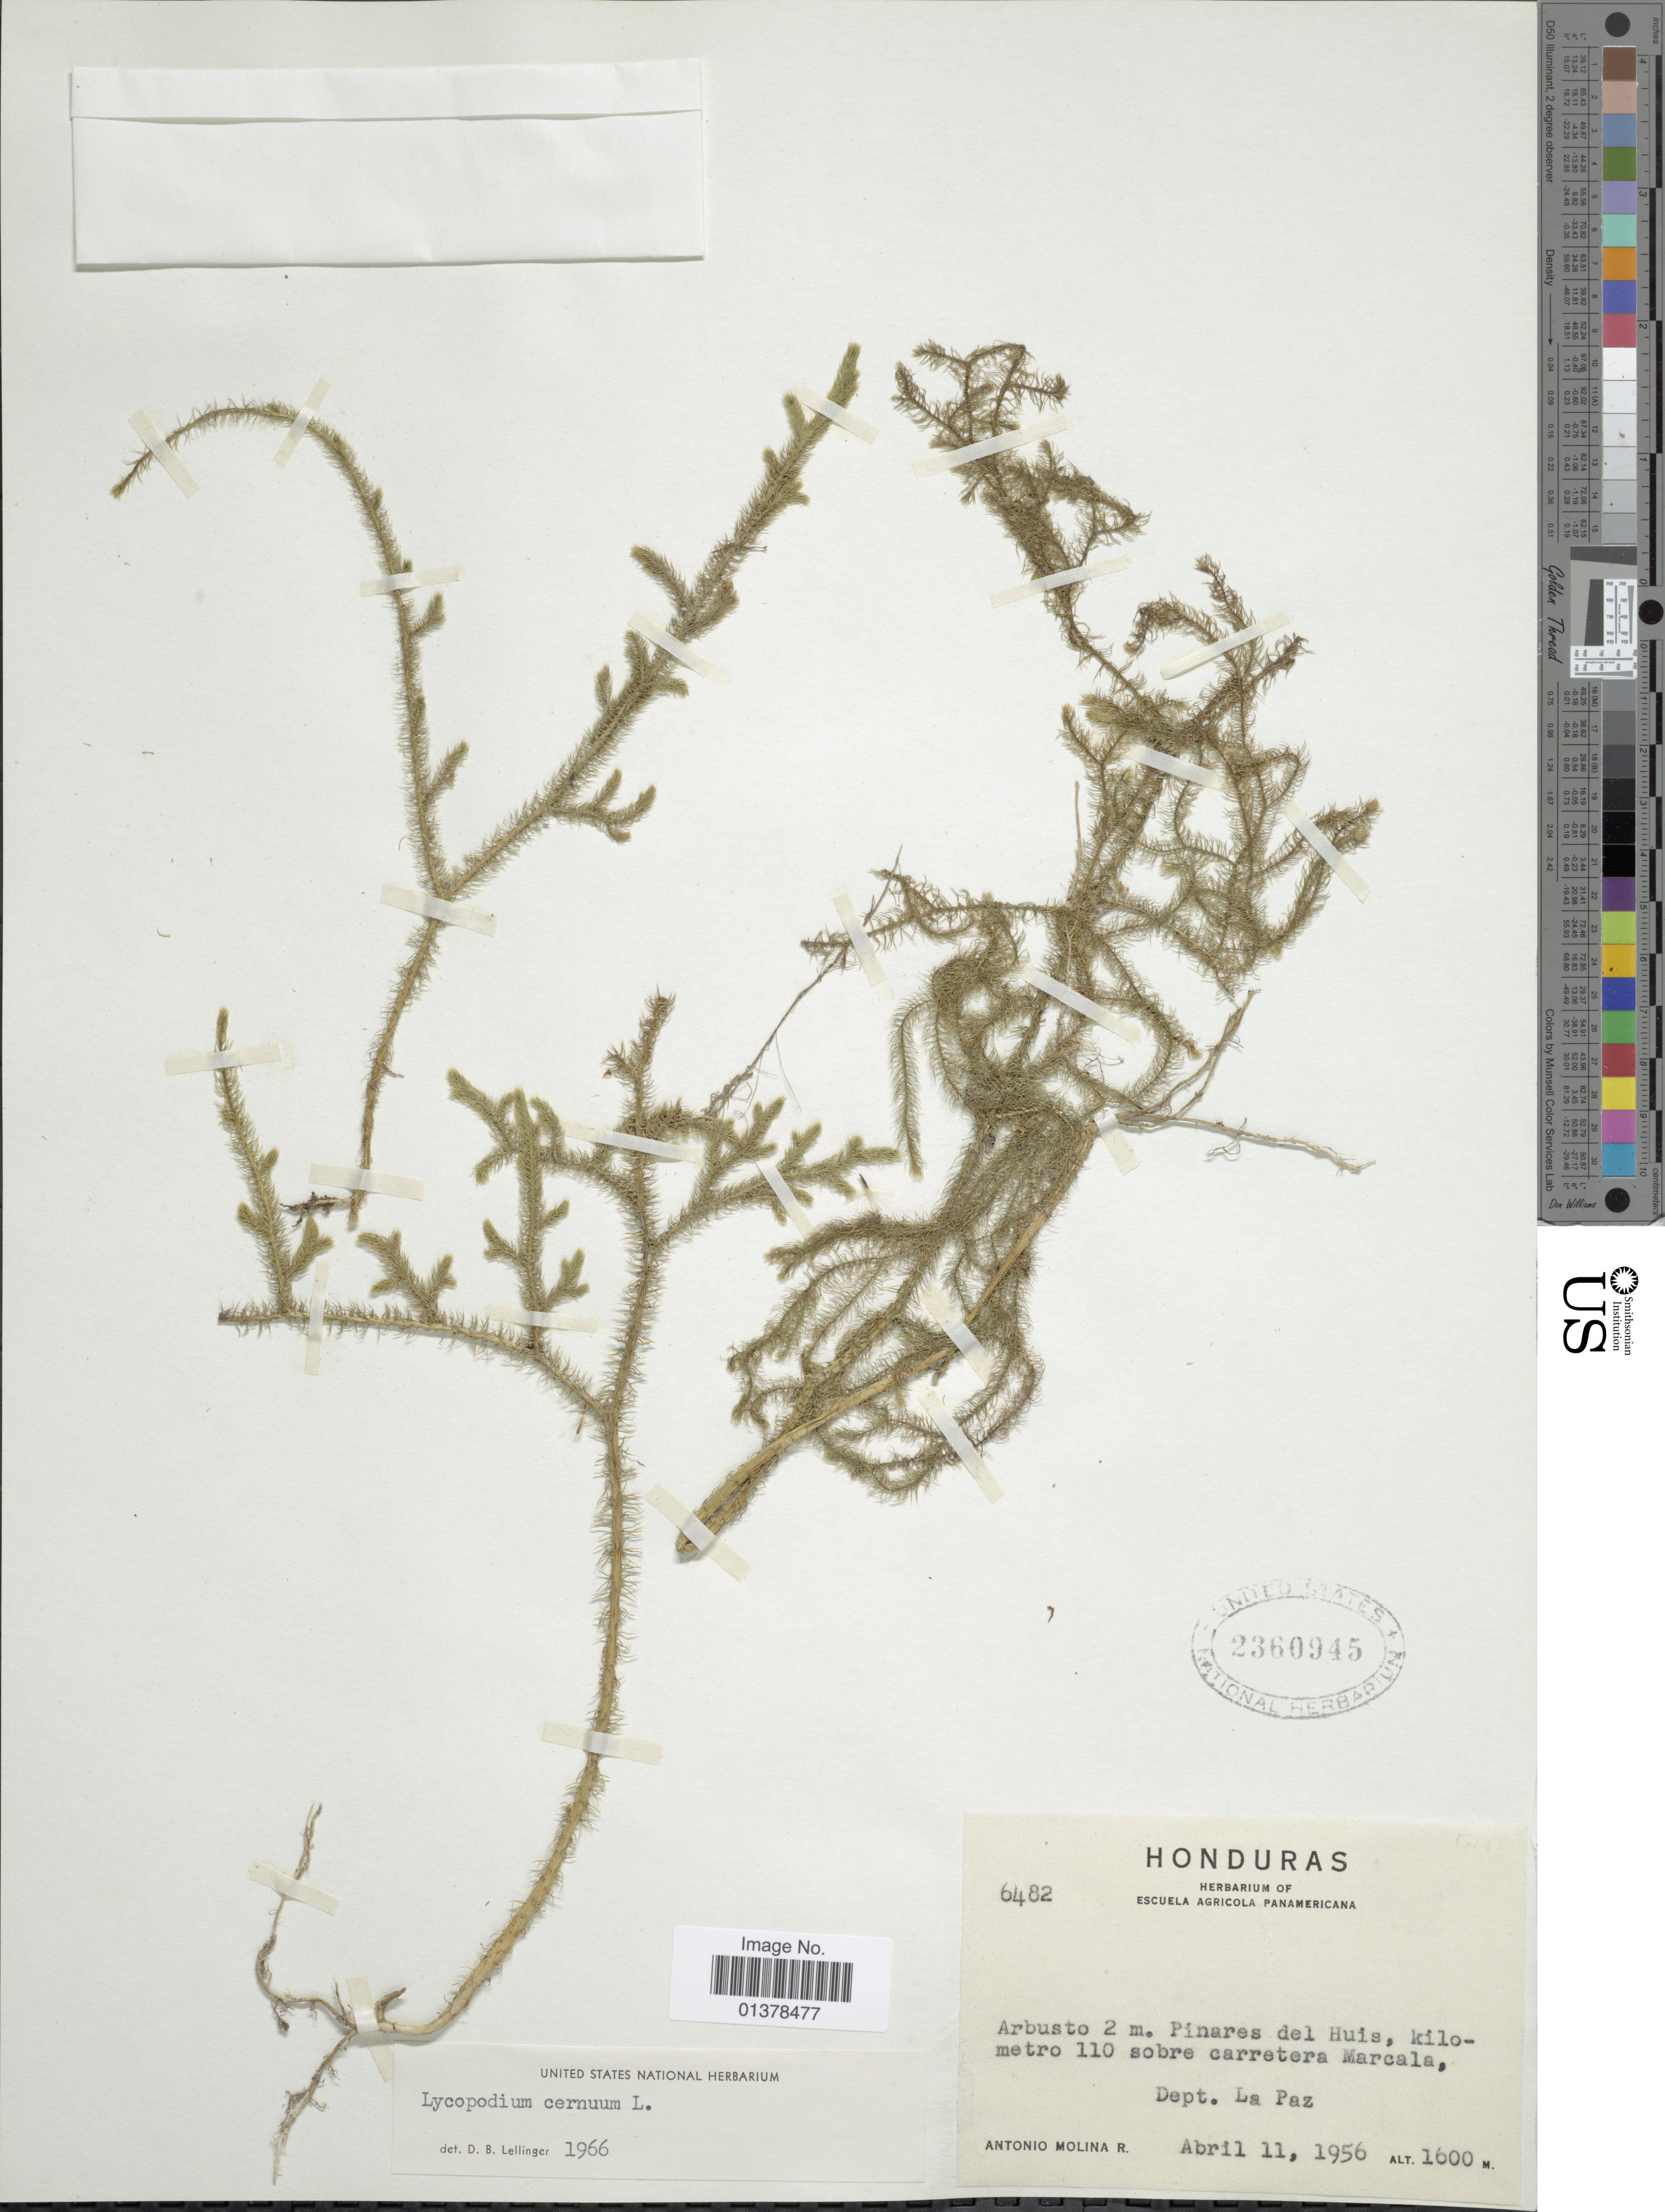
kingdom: Plantae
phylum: Tracheophyta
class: Lycopodiopsida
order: Lycopodiales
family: Lycopodiaceae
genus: Palhinhaea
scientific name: Palhinhaea cernua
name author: (L.) Vasc. & Franco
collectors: A. Molina R.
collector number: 6482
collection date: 1956-04-11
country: Honduras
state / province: La Paz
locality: Pinares del Huis, Kilometro 110 sobre carretera Marcala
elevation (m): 1600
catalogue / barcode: US 2360945